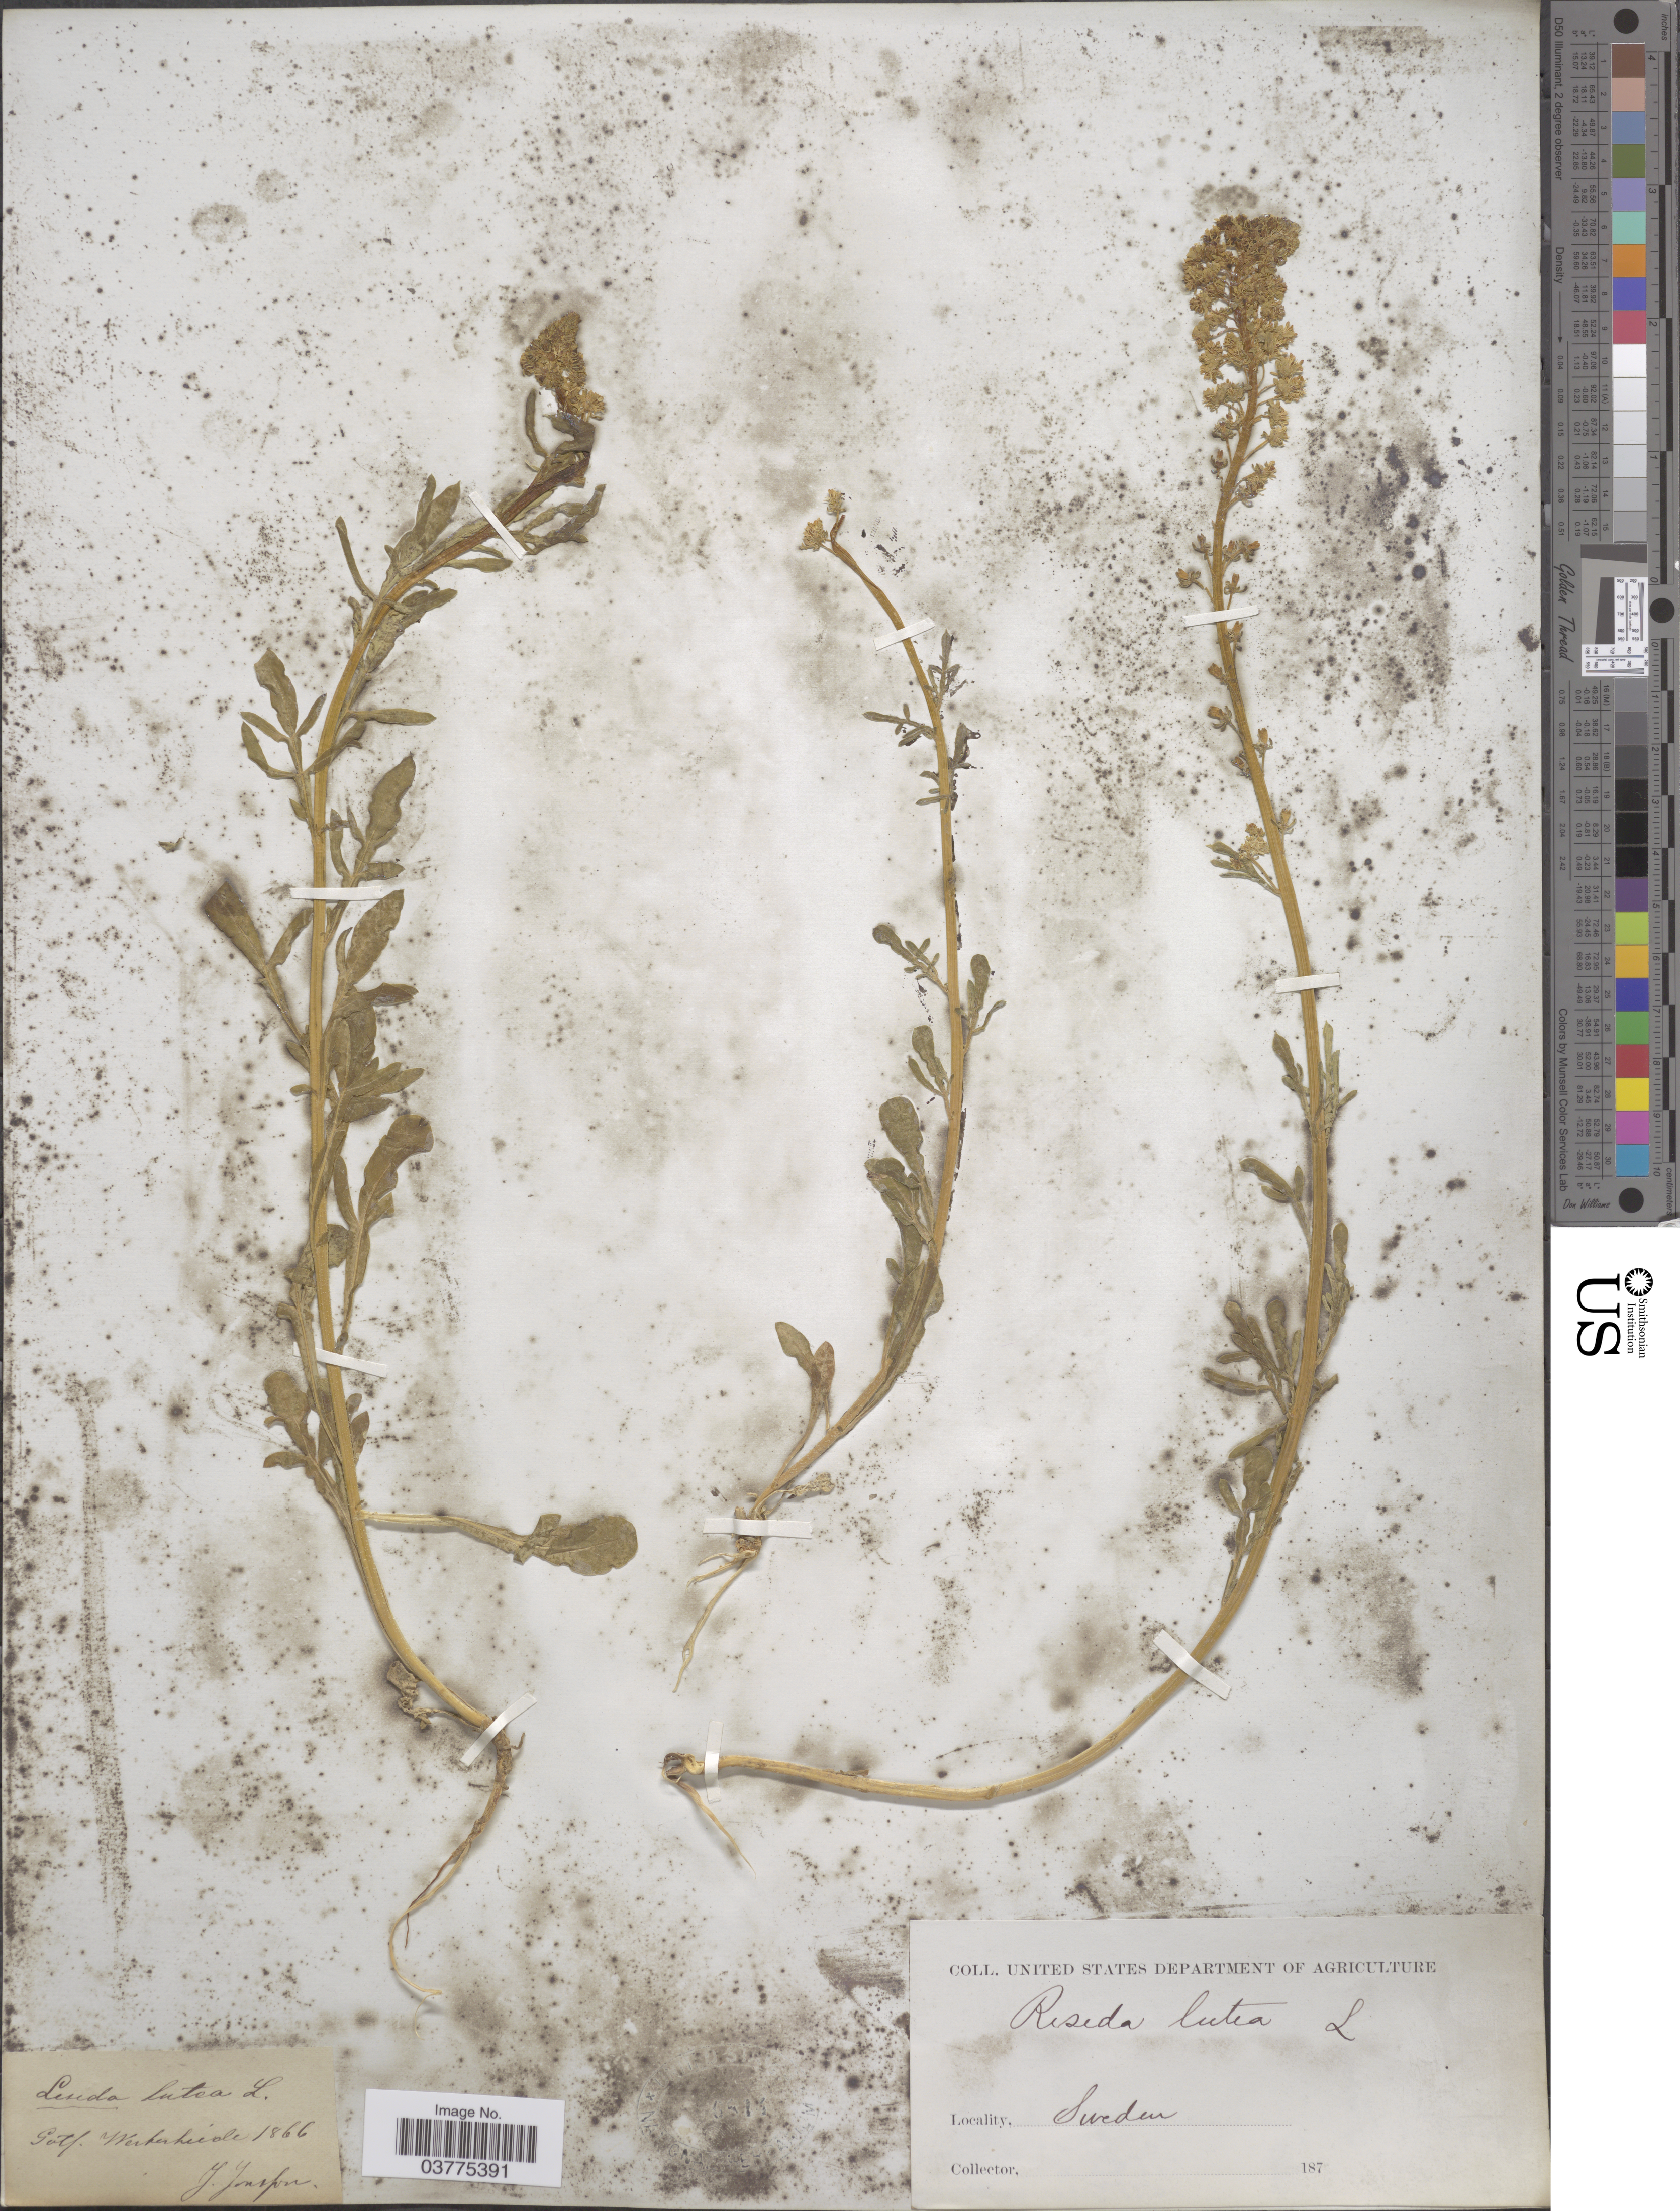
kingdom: Plantae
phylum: Tracheophyta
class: Magnoliopsida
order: Brassicales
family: Resedaceae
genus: Reseda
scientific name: Reseda lutea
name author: L.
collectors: J. Jonsson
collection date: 1866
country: Sweden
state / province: Gotland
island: Gotland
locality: Gotl. Werkenheide*.